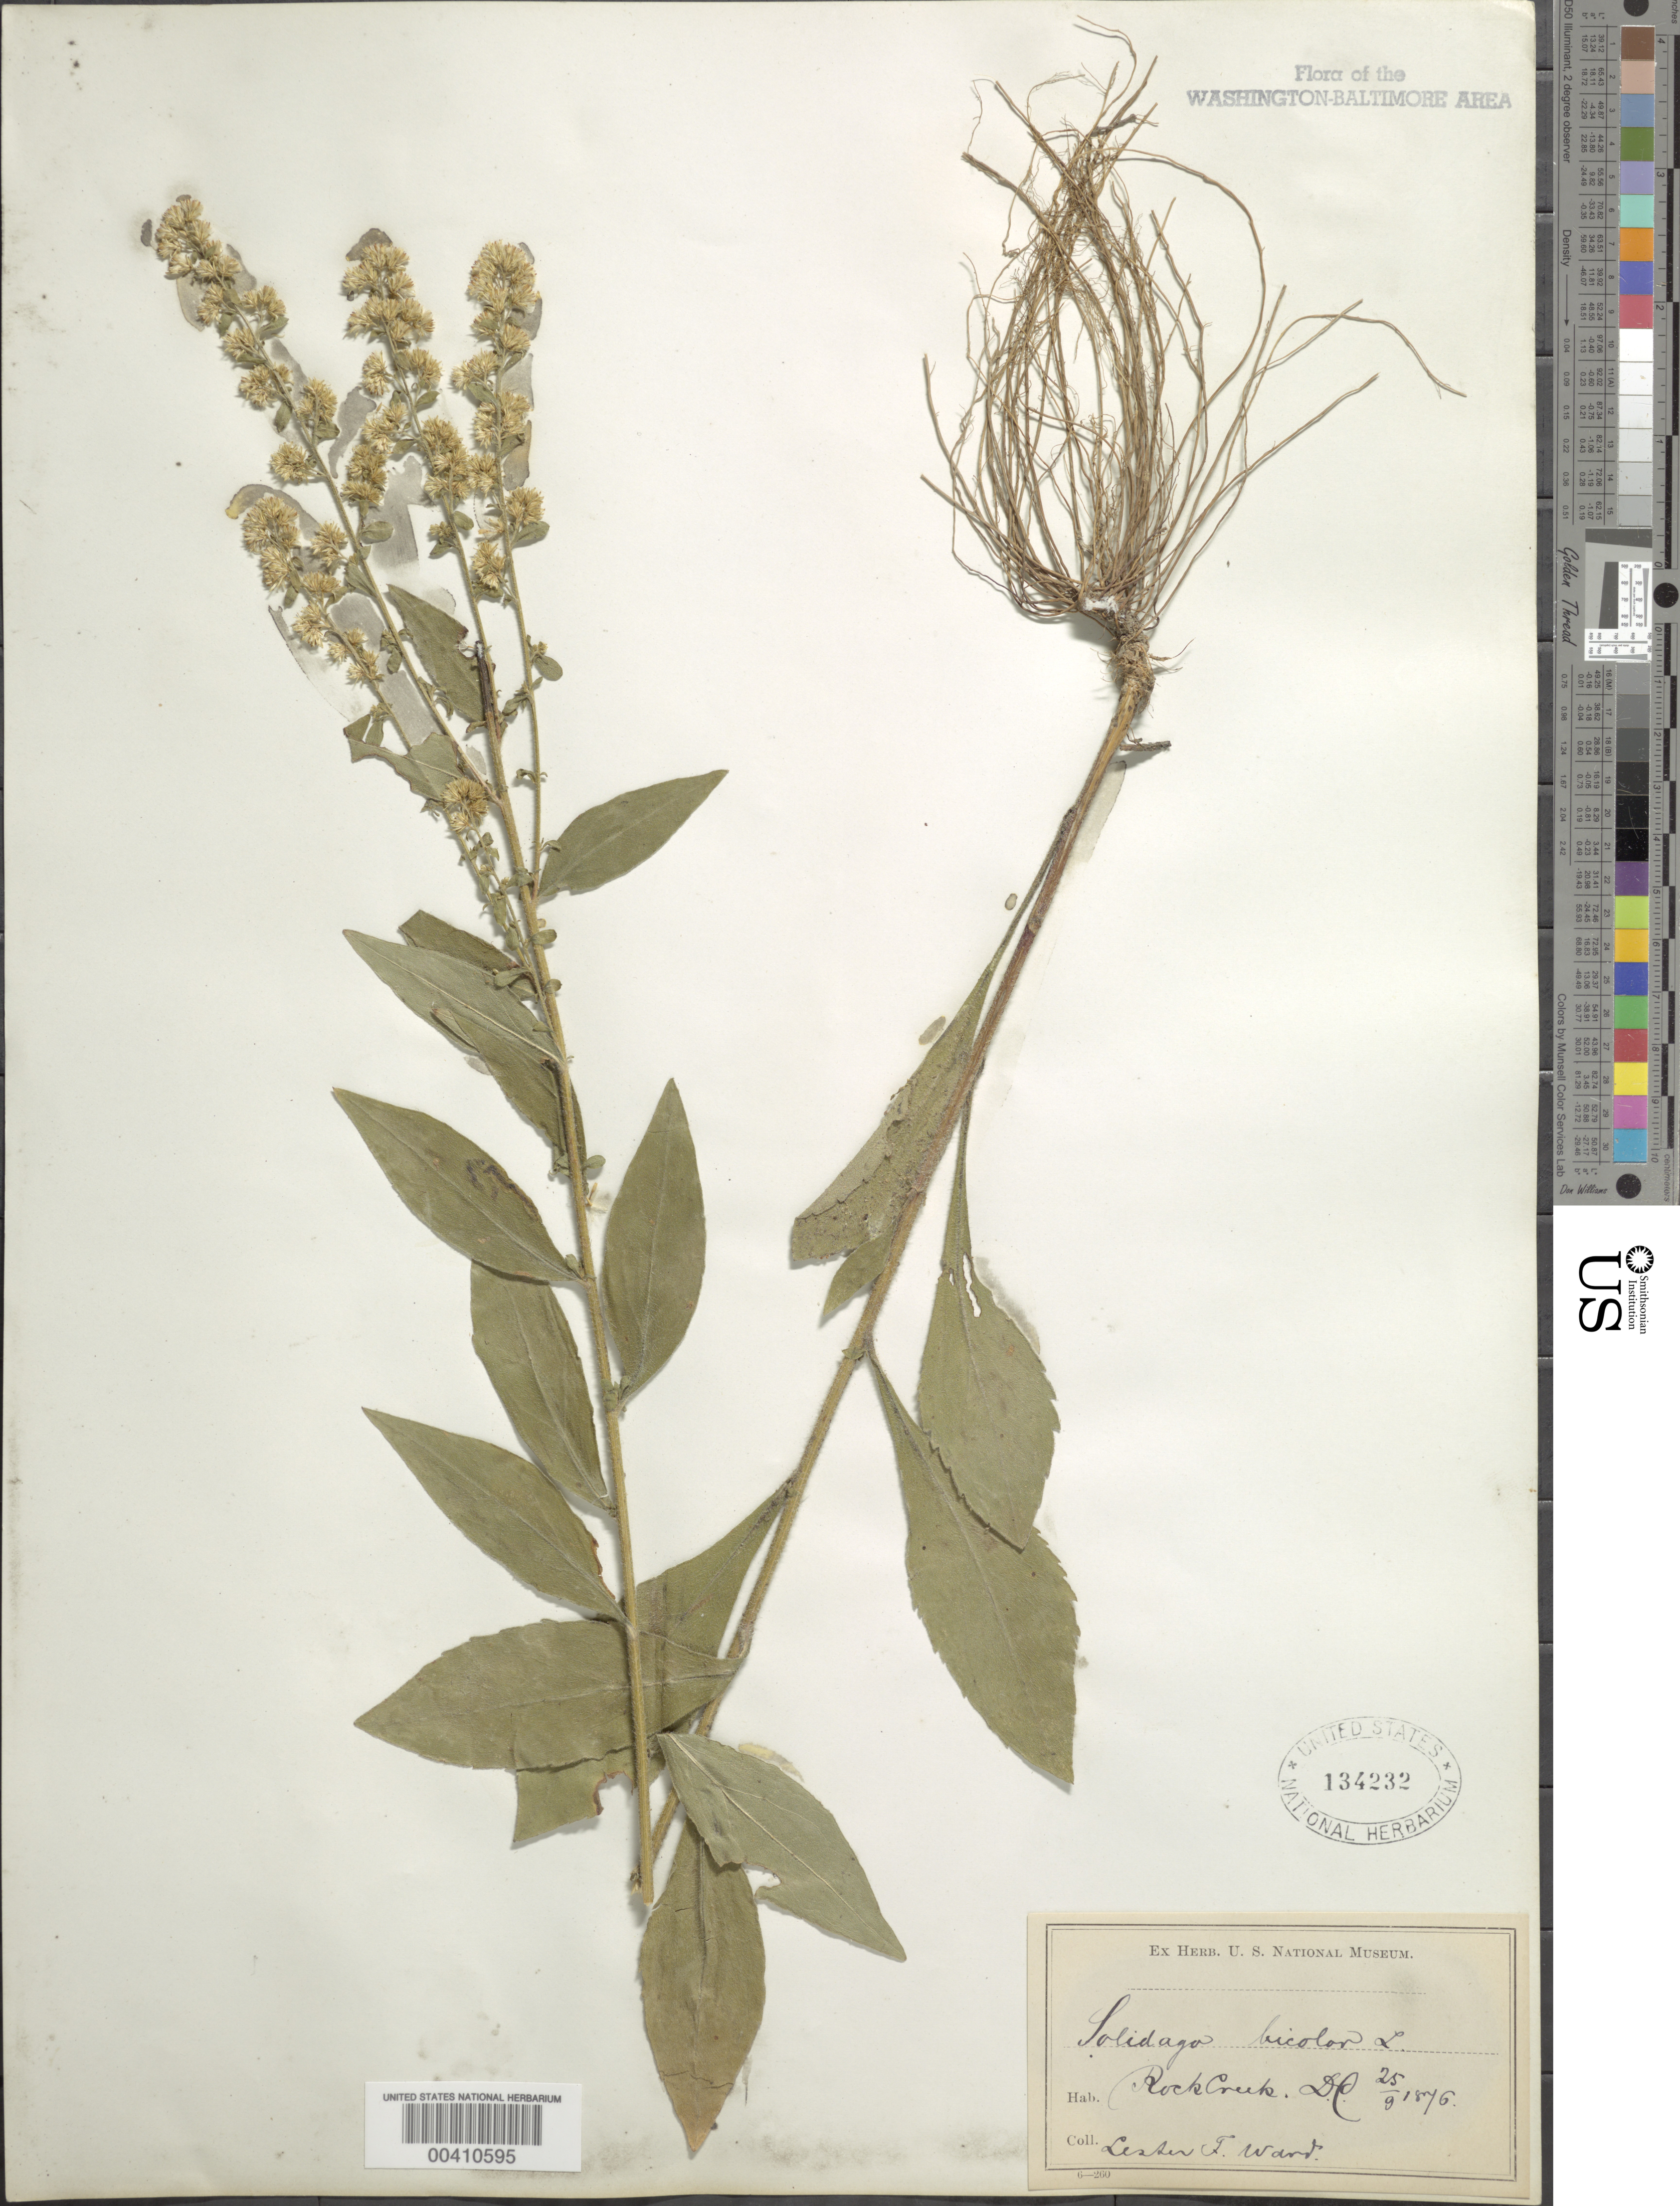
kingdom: Plantae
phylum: Tracheophyta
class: Magnoliopsida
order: Asterales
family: Asteraceae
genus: Solidago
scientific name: Solidago bicolor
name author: L.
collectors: L. F. Ward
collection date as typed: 25 Sep 1876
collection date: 1876-09-25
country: United States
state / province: District of Columbia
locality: Rock Creek Rock Creek Park & vicinity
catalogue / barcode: US 134232